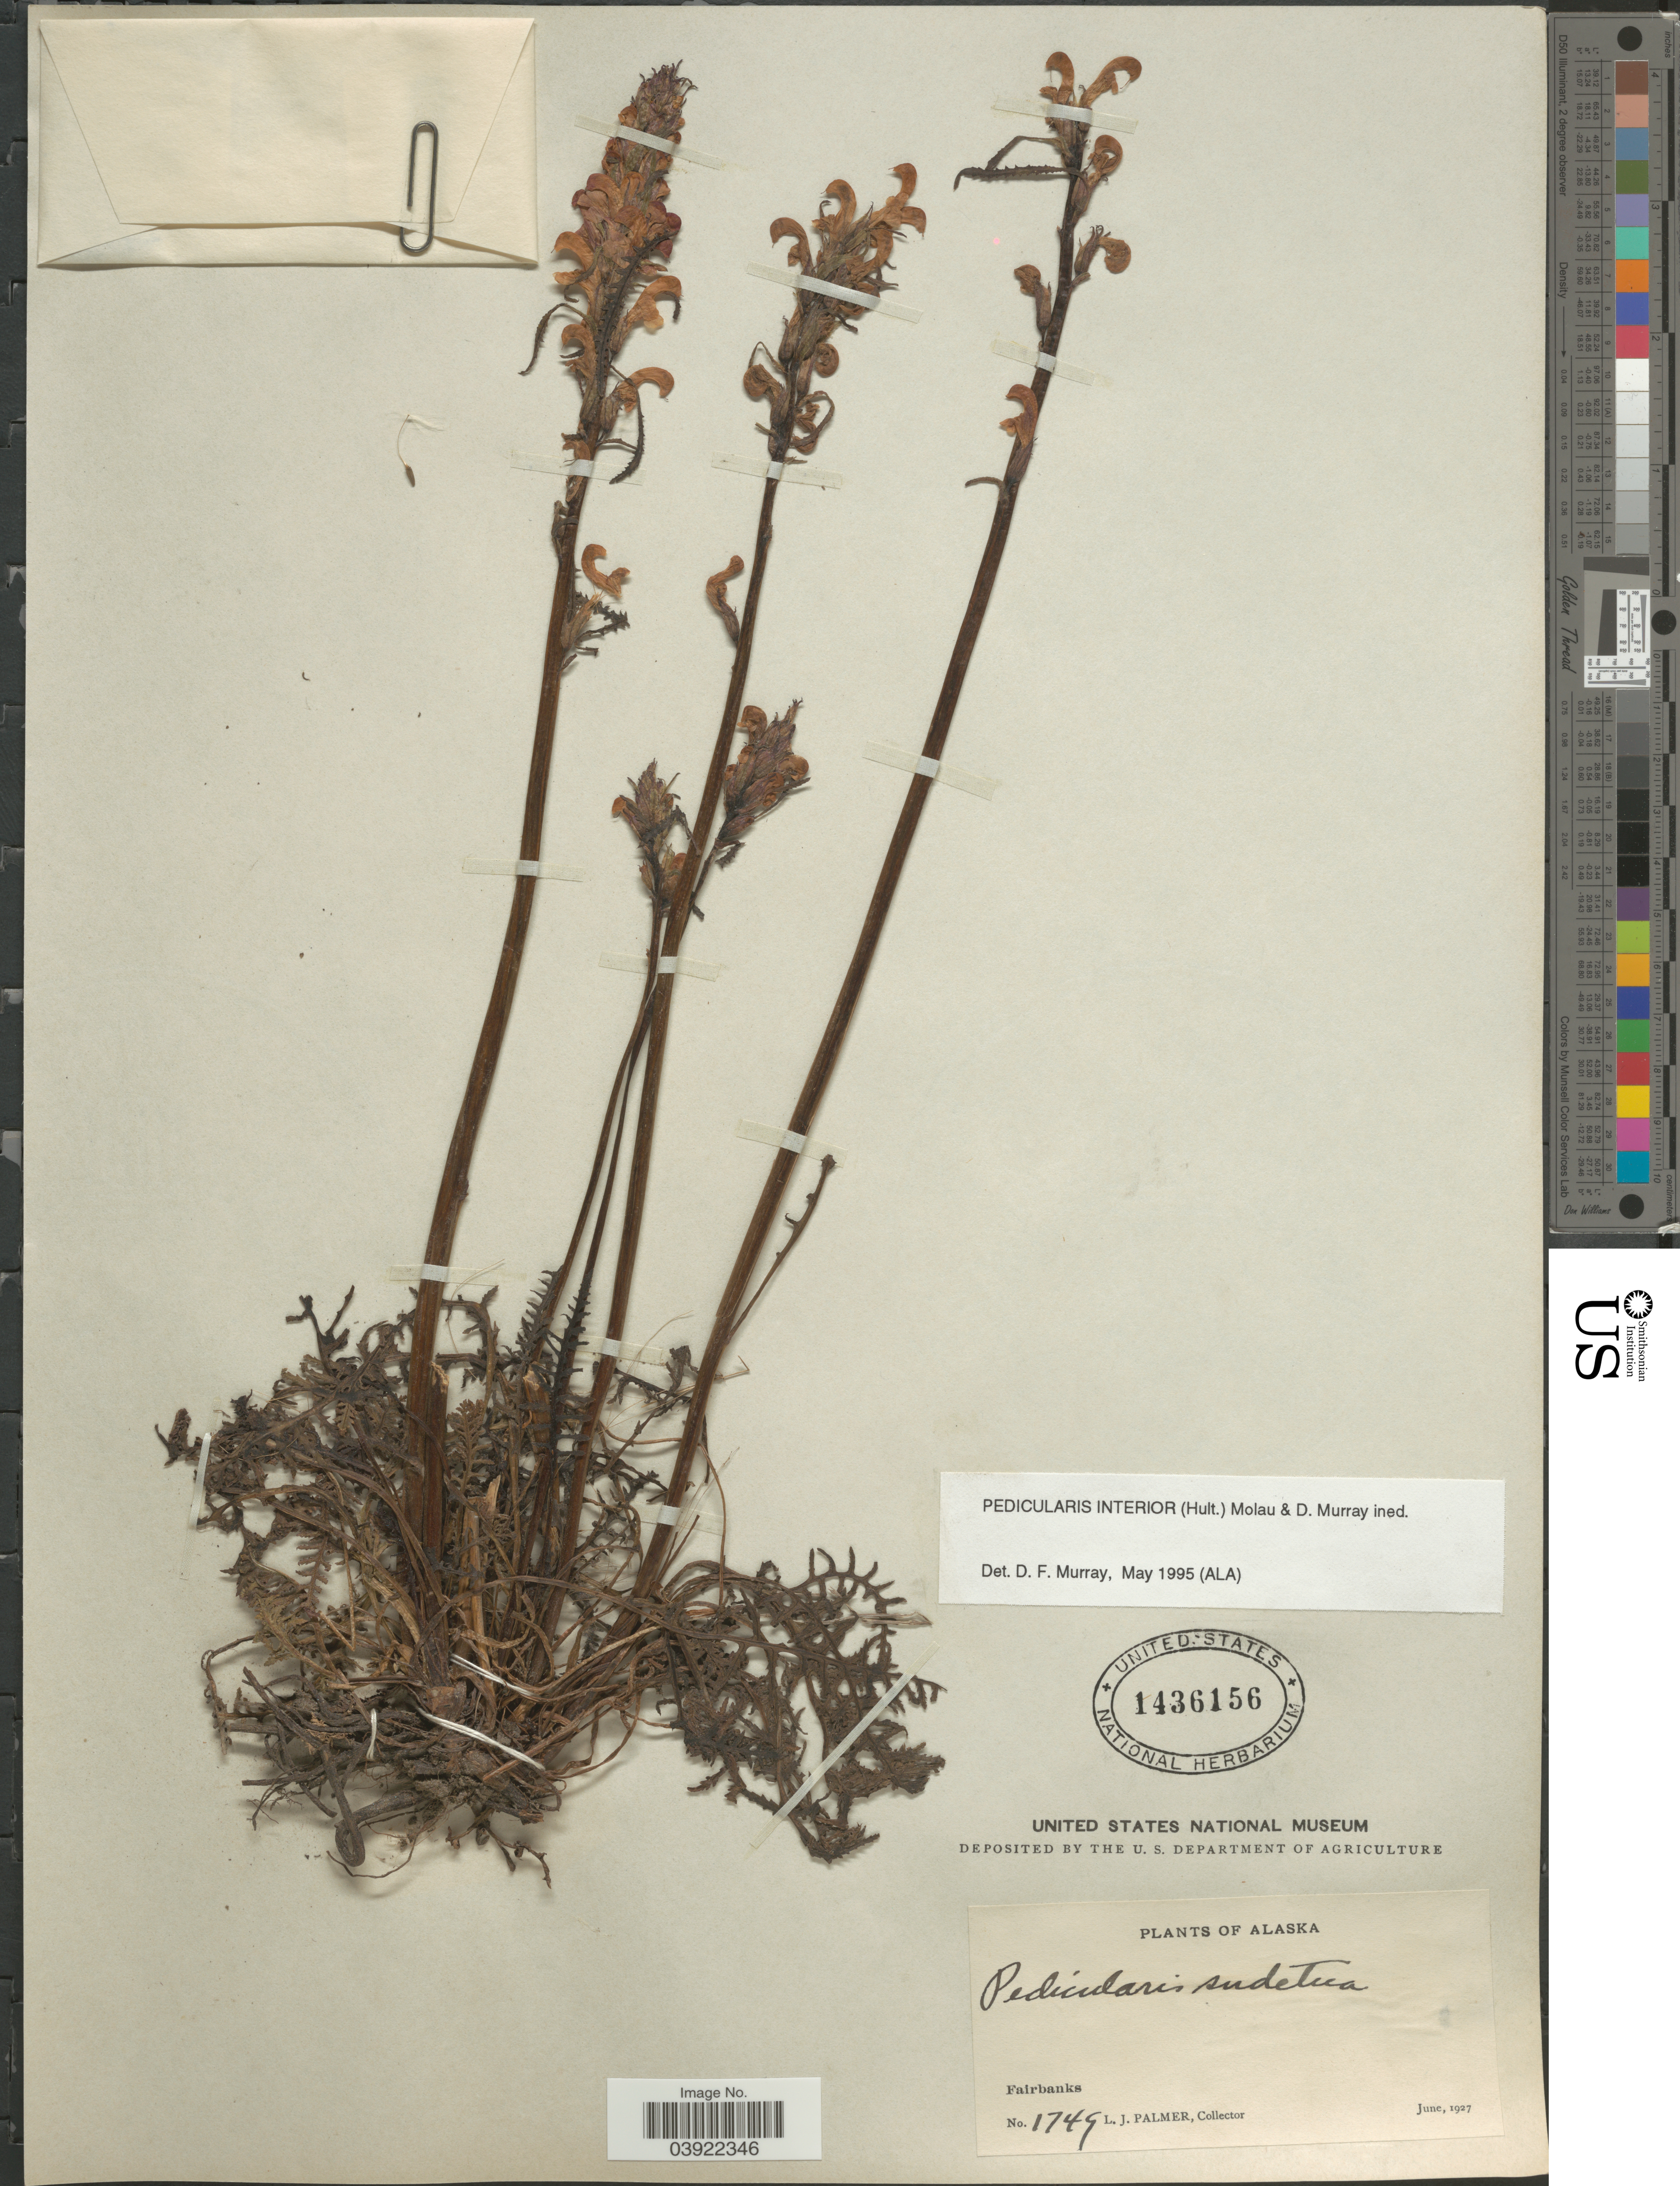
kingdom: Plantae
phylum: Tracheophyta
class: Magnoliopsida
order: Lamiales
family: Orobanchaceae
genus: Pedicularis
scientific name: Pedicularis interior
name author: (Hultén) Molau & D.F. Murray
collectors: L. J. Palmer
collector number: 1749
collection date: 1927-06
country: United States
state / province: Alaska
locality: Fairbanks.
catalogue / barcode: US 1436156